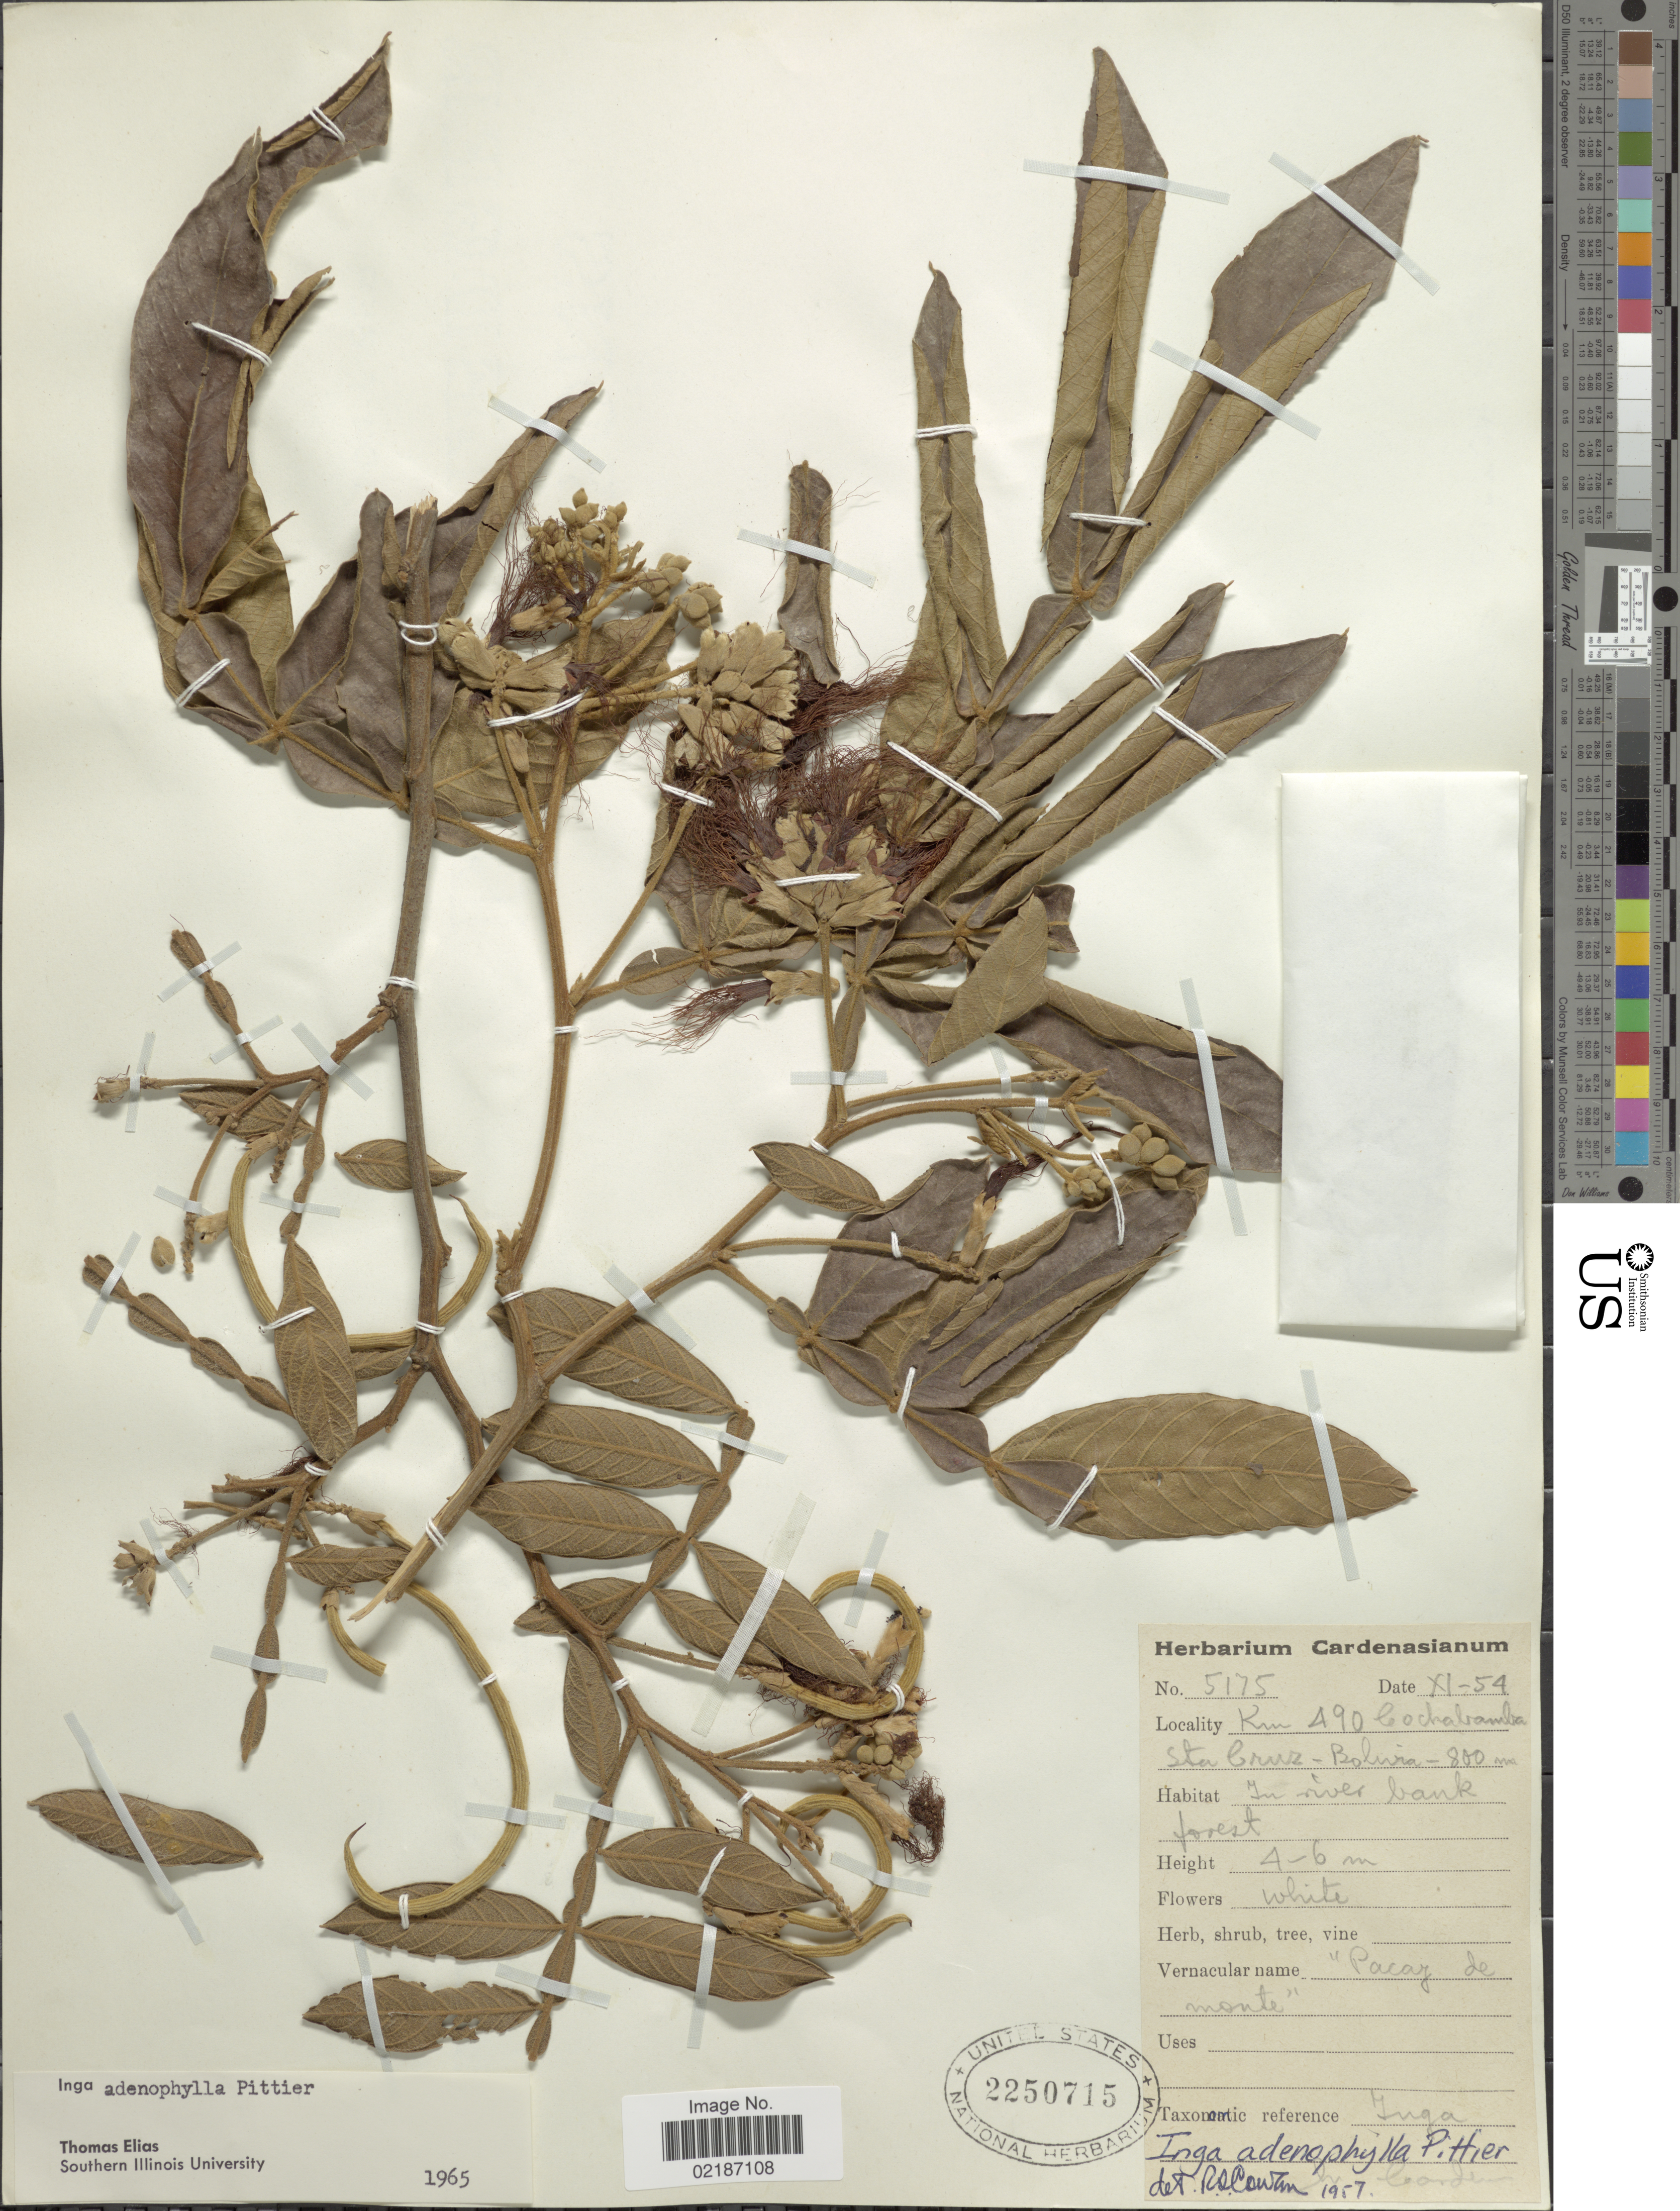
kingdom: Plantae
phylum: Tracheophyta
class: Magnoliopsida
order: Fabales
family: Fabaceae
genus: Inga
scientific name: Inga adenophylla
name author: Pittier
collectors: ex herb. Cardenasianum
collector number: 5175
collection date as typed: Transcribed d/m/y: /11/54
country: Bolivia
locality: Km 490 Cochabamba Sta Xruz, in river bank forest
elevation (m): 800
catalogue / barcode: US 2250715